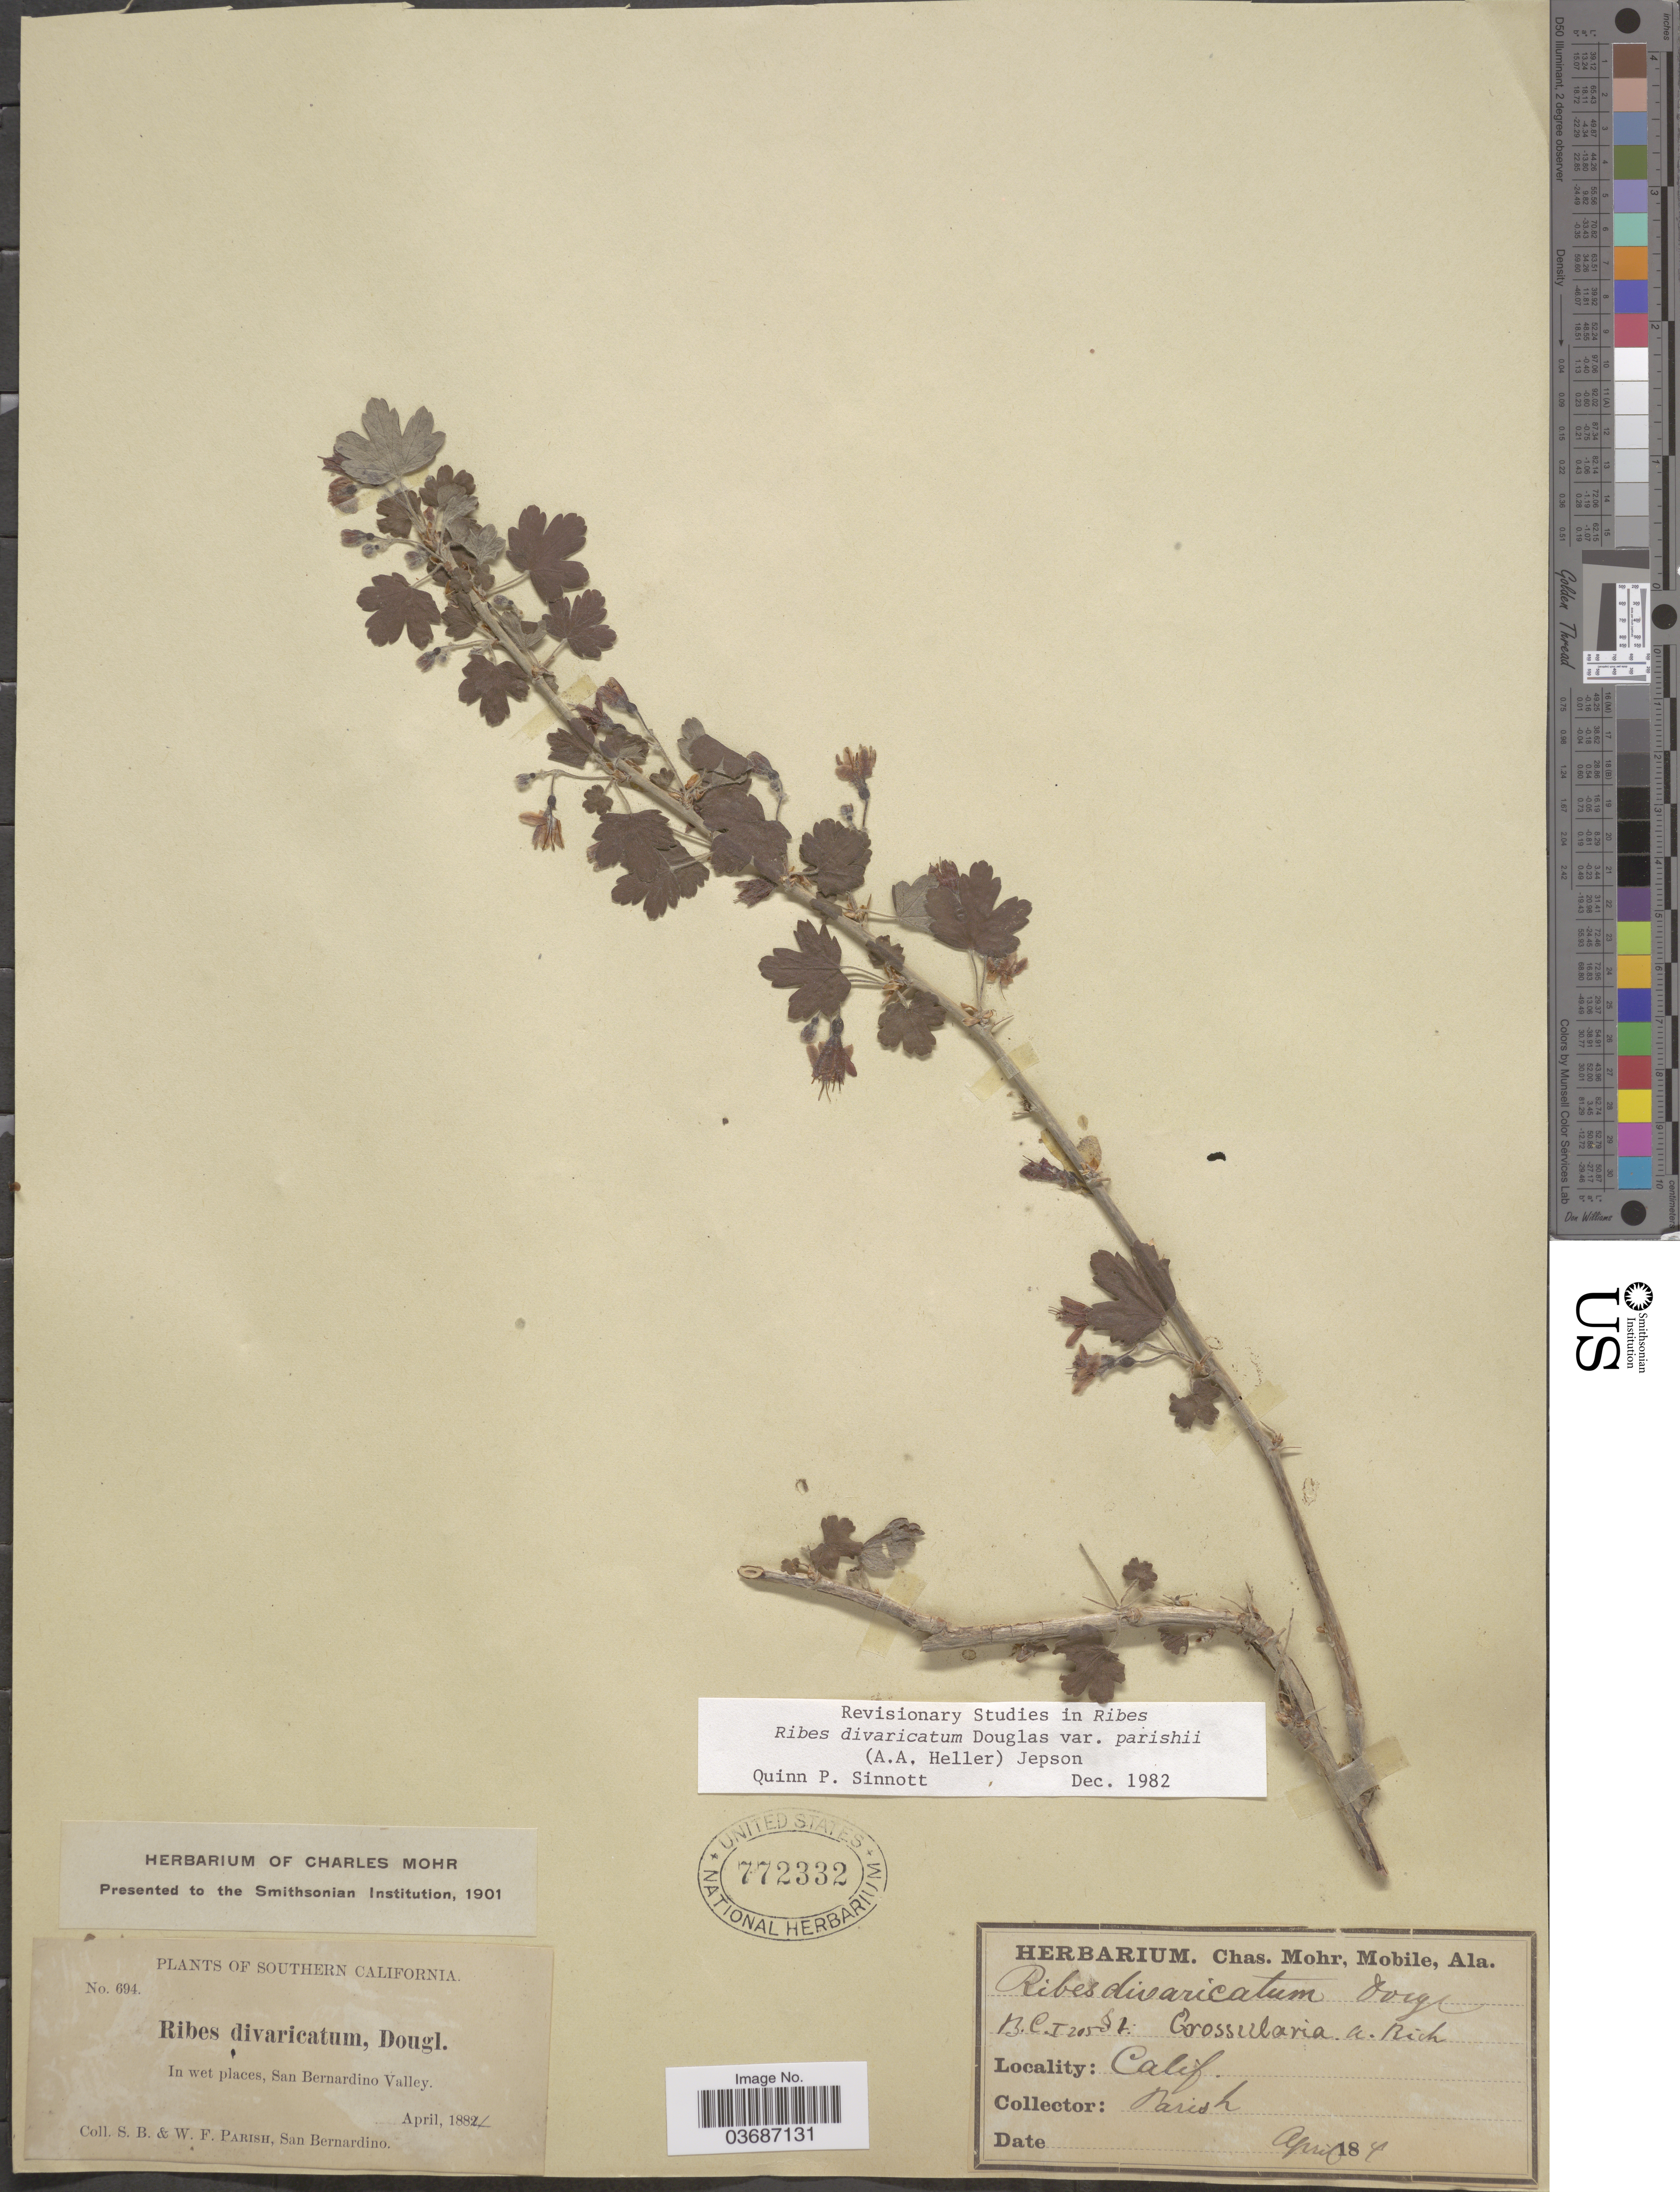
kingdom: Plantae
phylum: Tracheophyta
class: Magnoliopsida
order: Saxifragales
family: Grossulariaceae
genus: Ribes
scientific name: Ribes divaricatum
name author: Douglas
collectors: S. B. Parish & W. F. Parish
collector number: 694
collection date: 1884-04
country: United States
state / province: California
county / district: San Bernardino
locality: Southern California. In wet places, San Bernardino Valley.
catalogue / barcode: US 772332